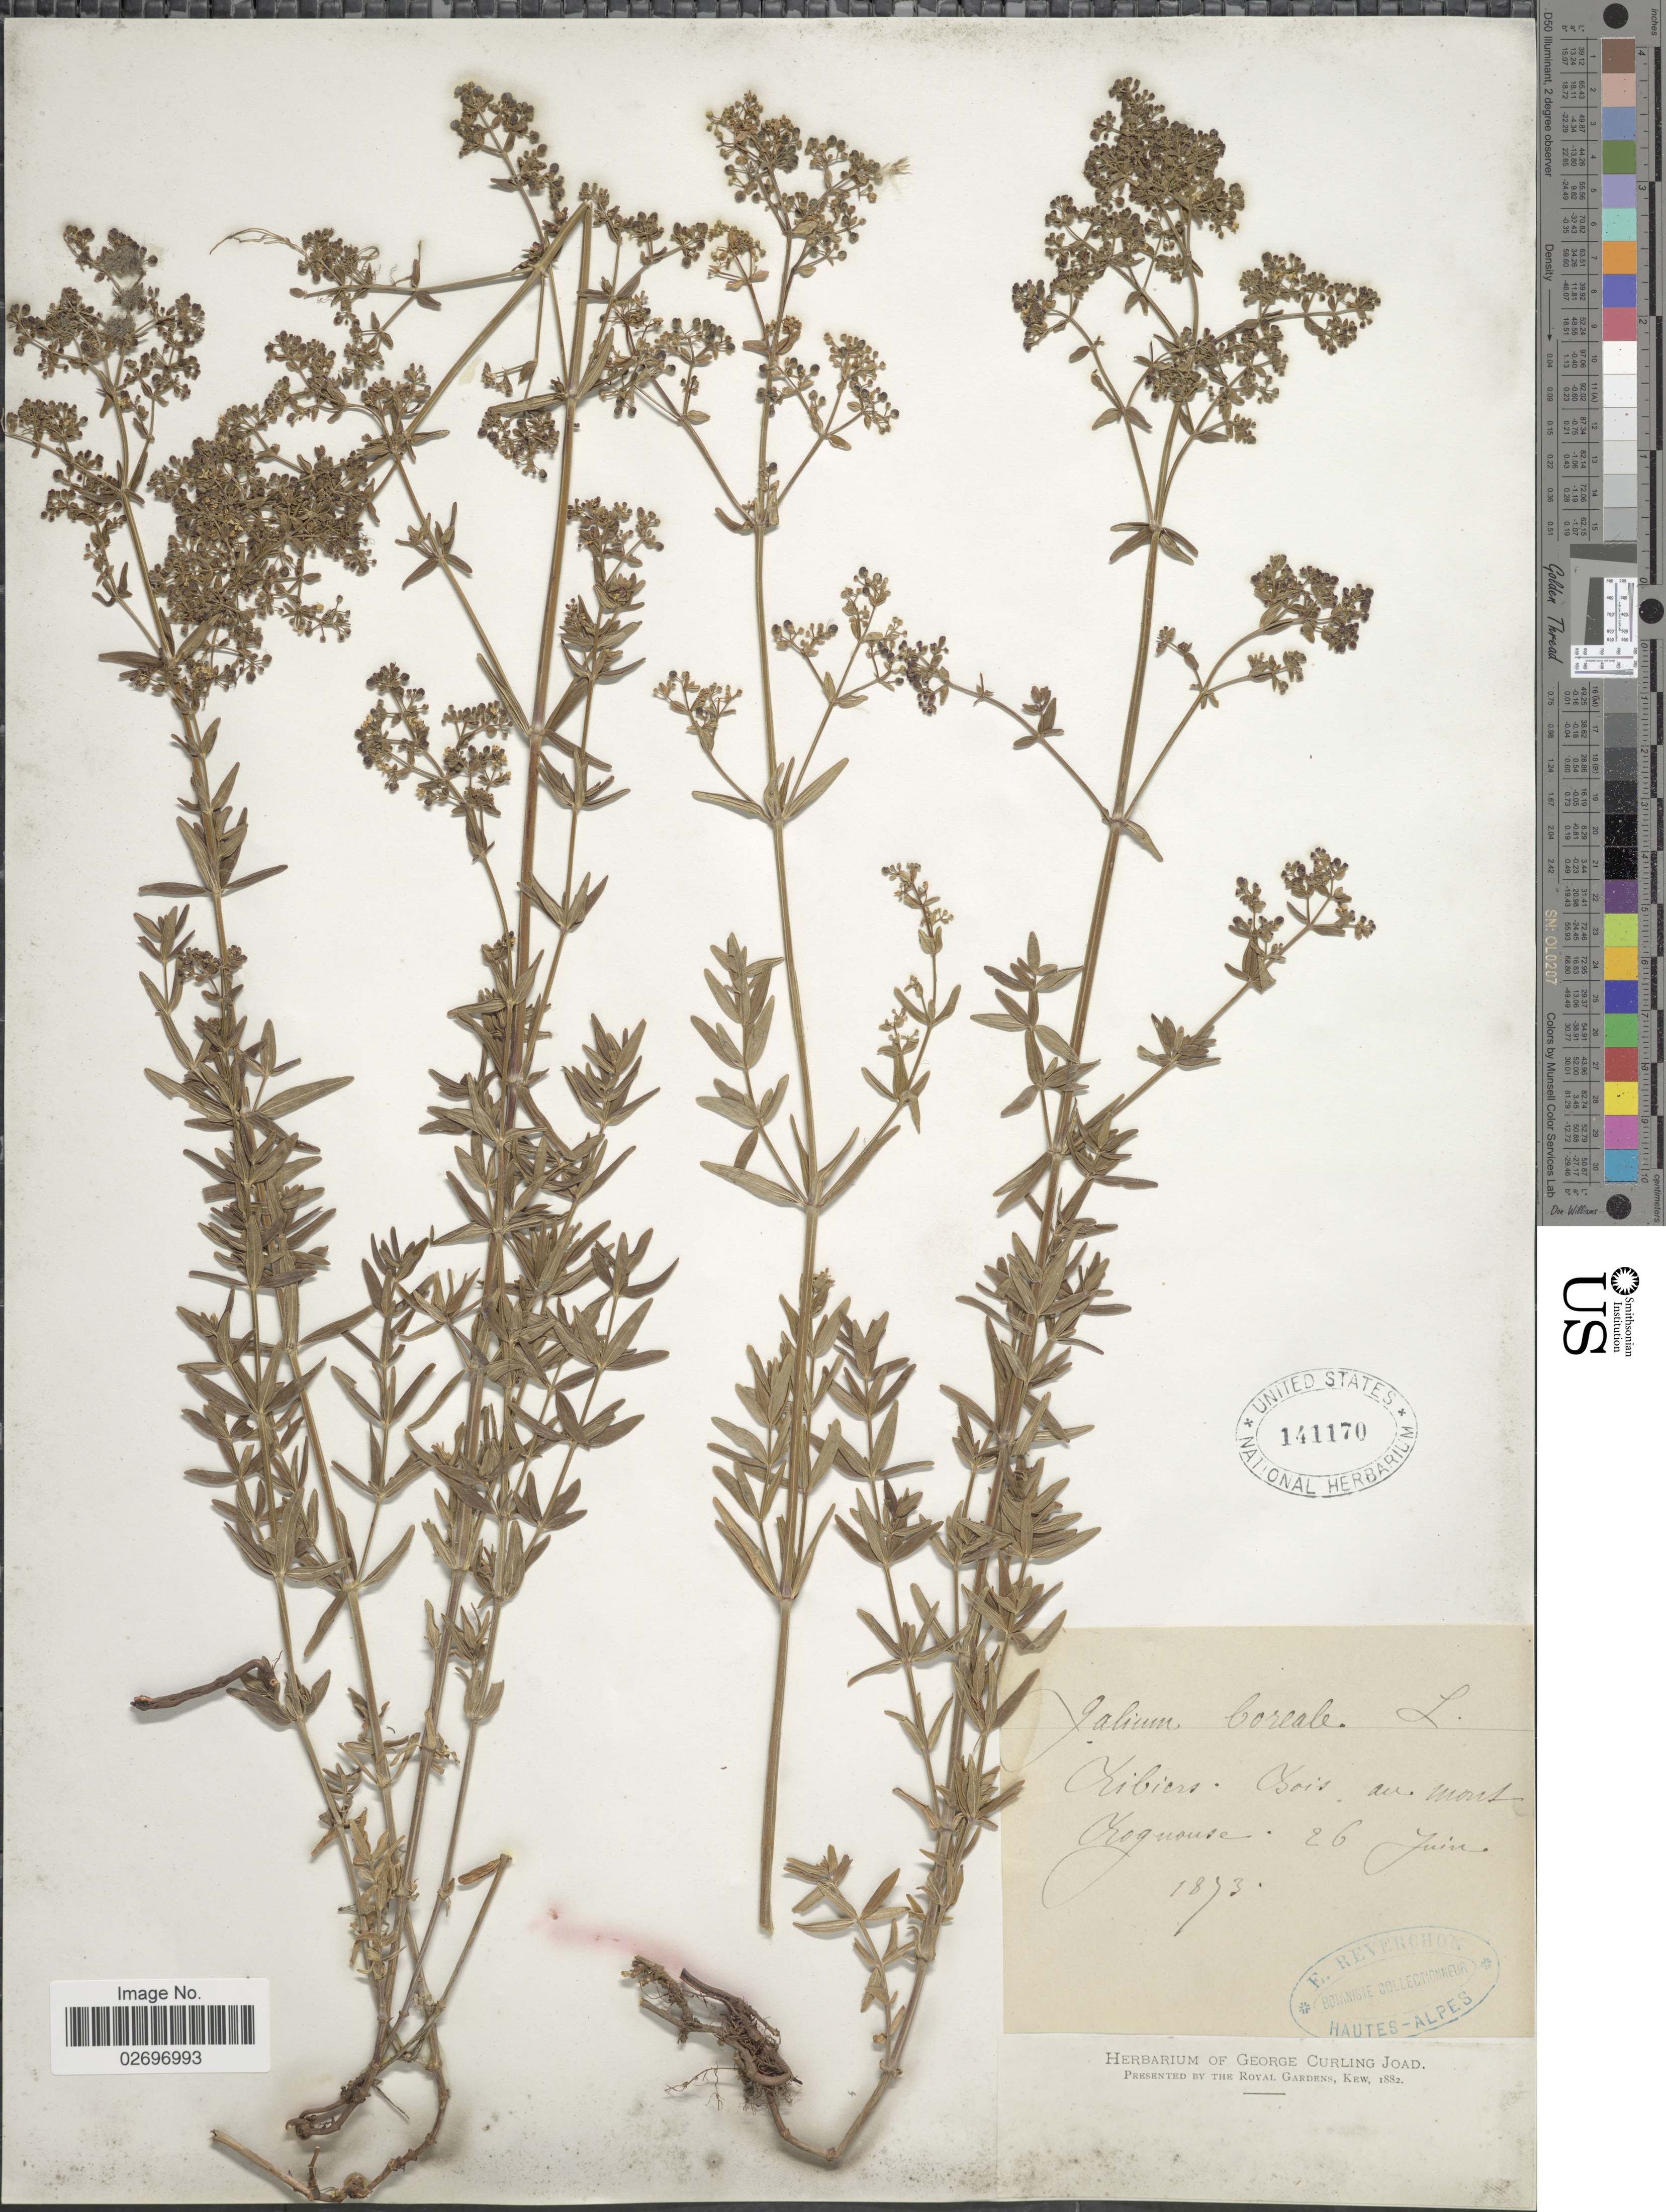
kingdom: Plantae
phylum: Tracheophyta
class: Magnoliopsida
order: Gentianales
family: Rubiaceae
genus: Galium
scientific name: Galium boreale L.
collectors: E. Reverchon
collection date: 1873-06-26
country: France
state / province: Provence-Alpes-Côte d'Azur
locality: Libiers, Bois on Mont Rougnouse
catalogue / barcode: US 141170